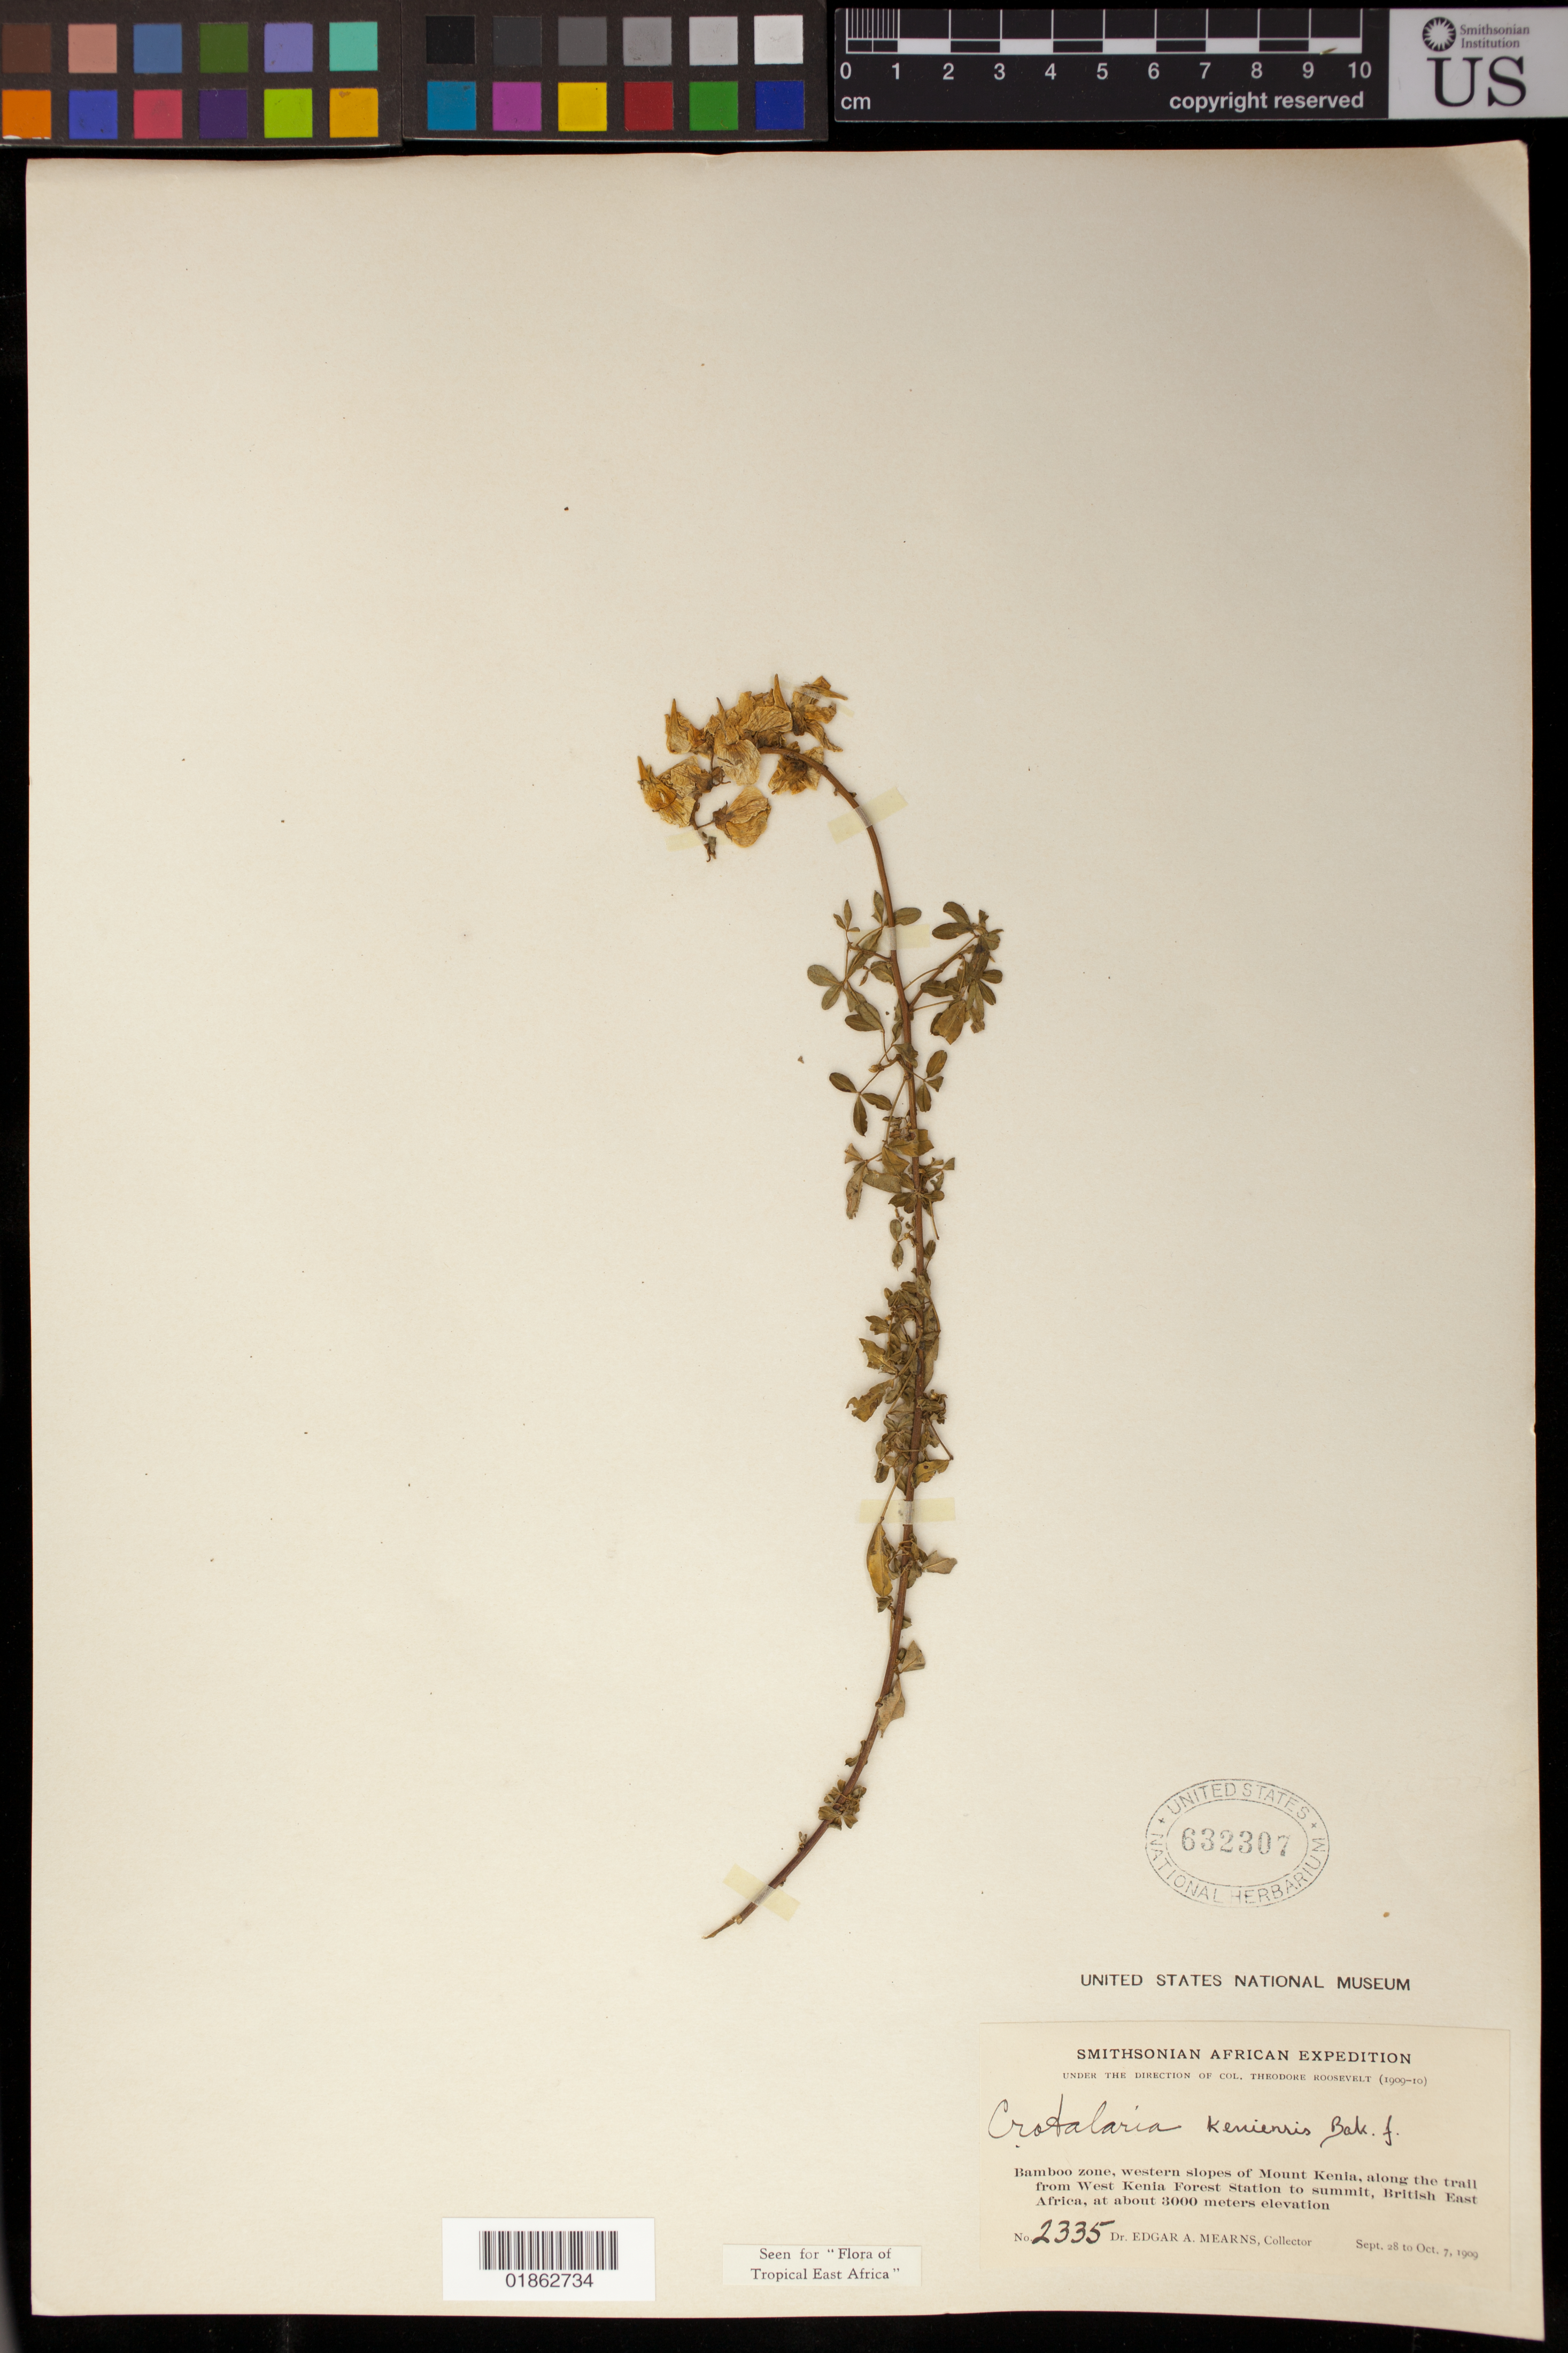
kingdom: Plantae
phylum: Tracheophyta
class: Magnoliopsida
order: Fabales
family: Fabaceae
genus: Crotalaria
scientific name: Crotalaria keniensis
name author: Baker f.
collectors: E. A. Mearns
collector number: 2335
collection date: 1909-09-28/1909-10-07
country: Kenya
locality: Bamboo zone, western slopes of Mount Kenia, along the trail from West Kenia Forest Station to summit, British East Africa.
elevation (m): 3000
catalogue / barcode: US 632307